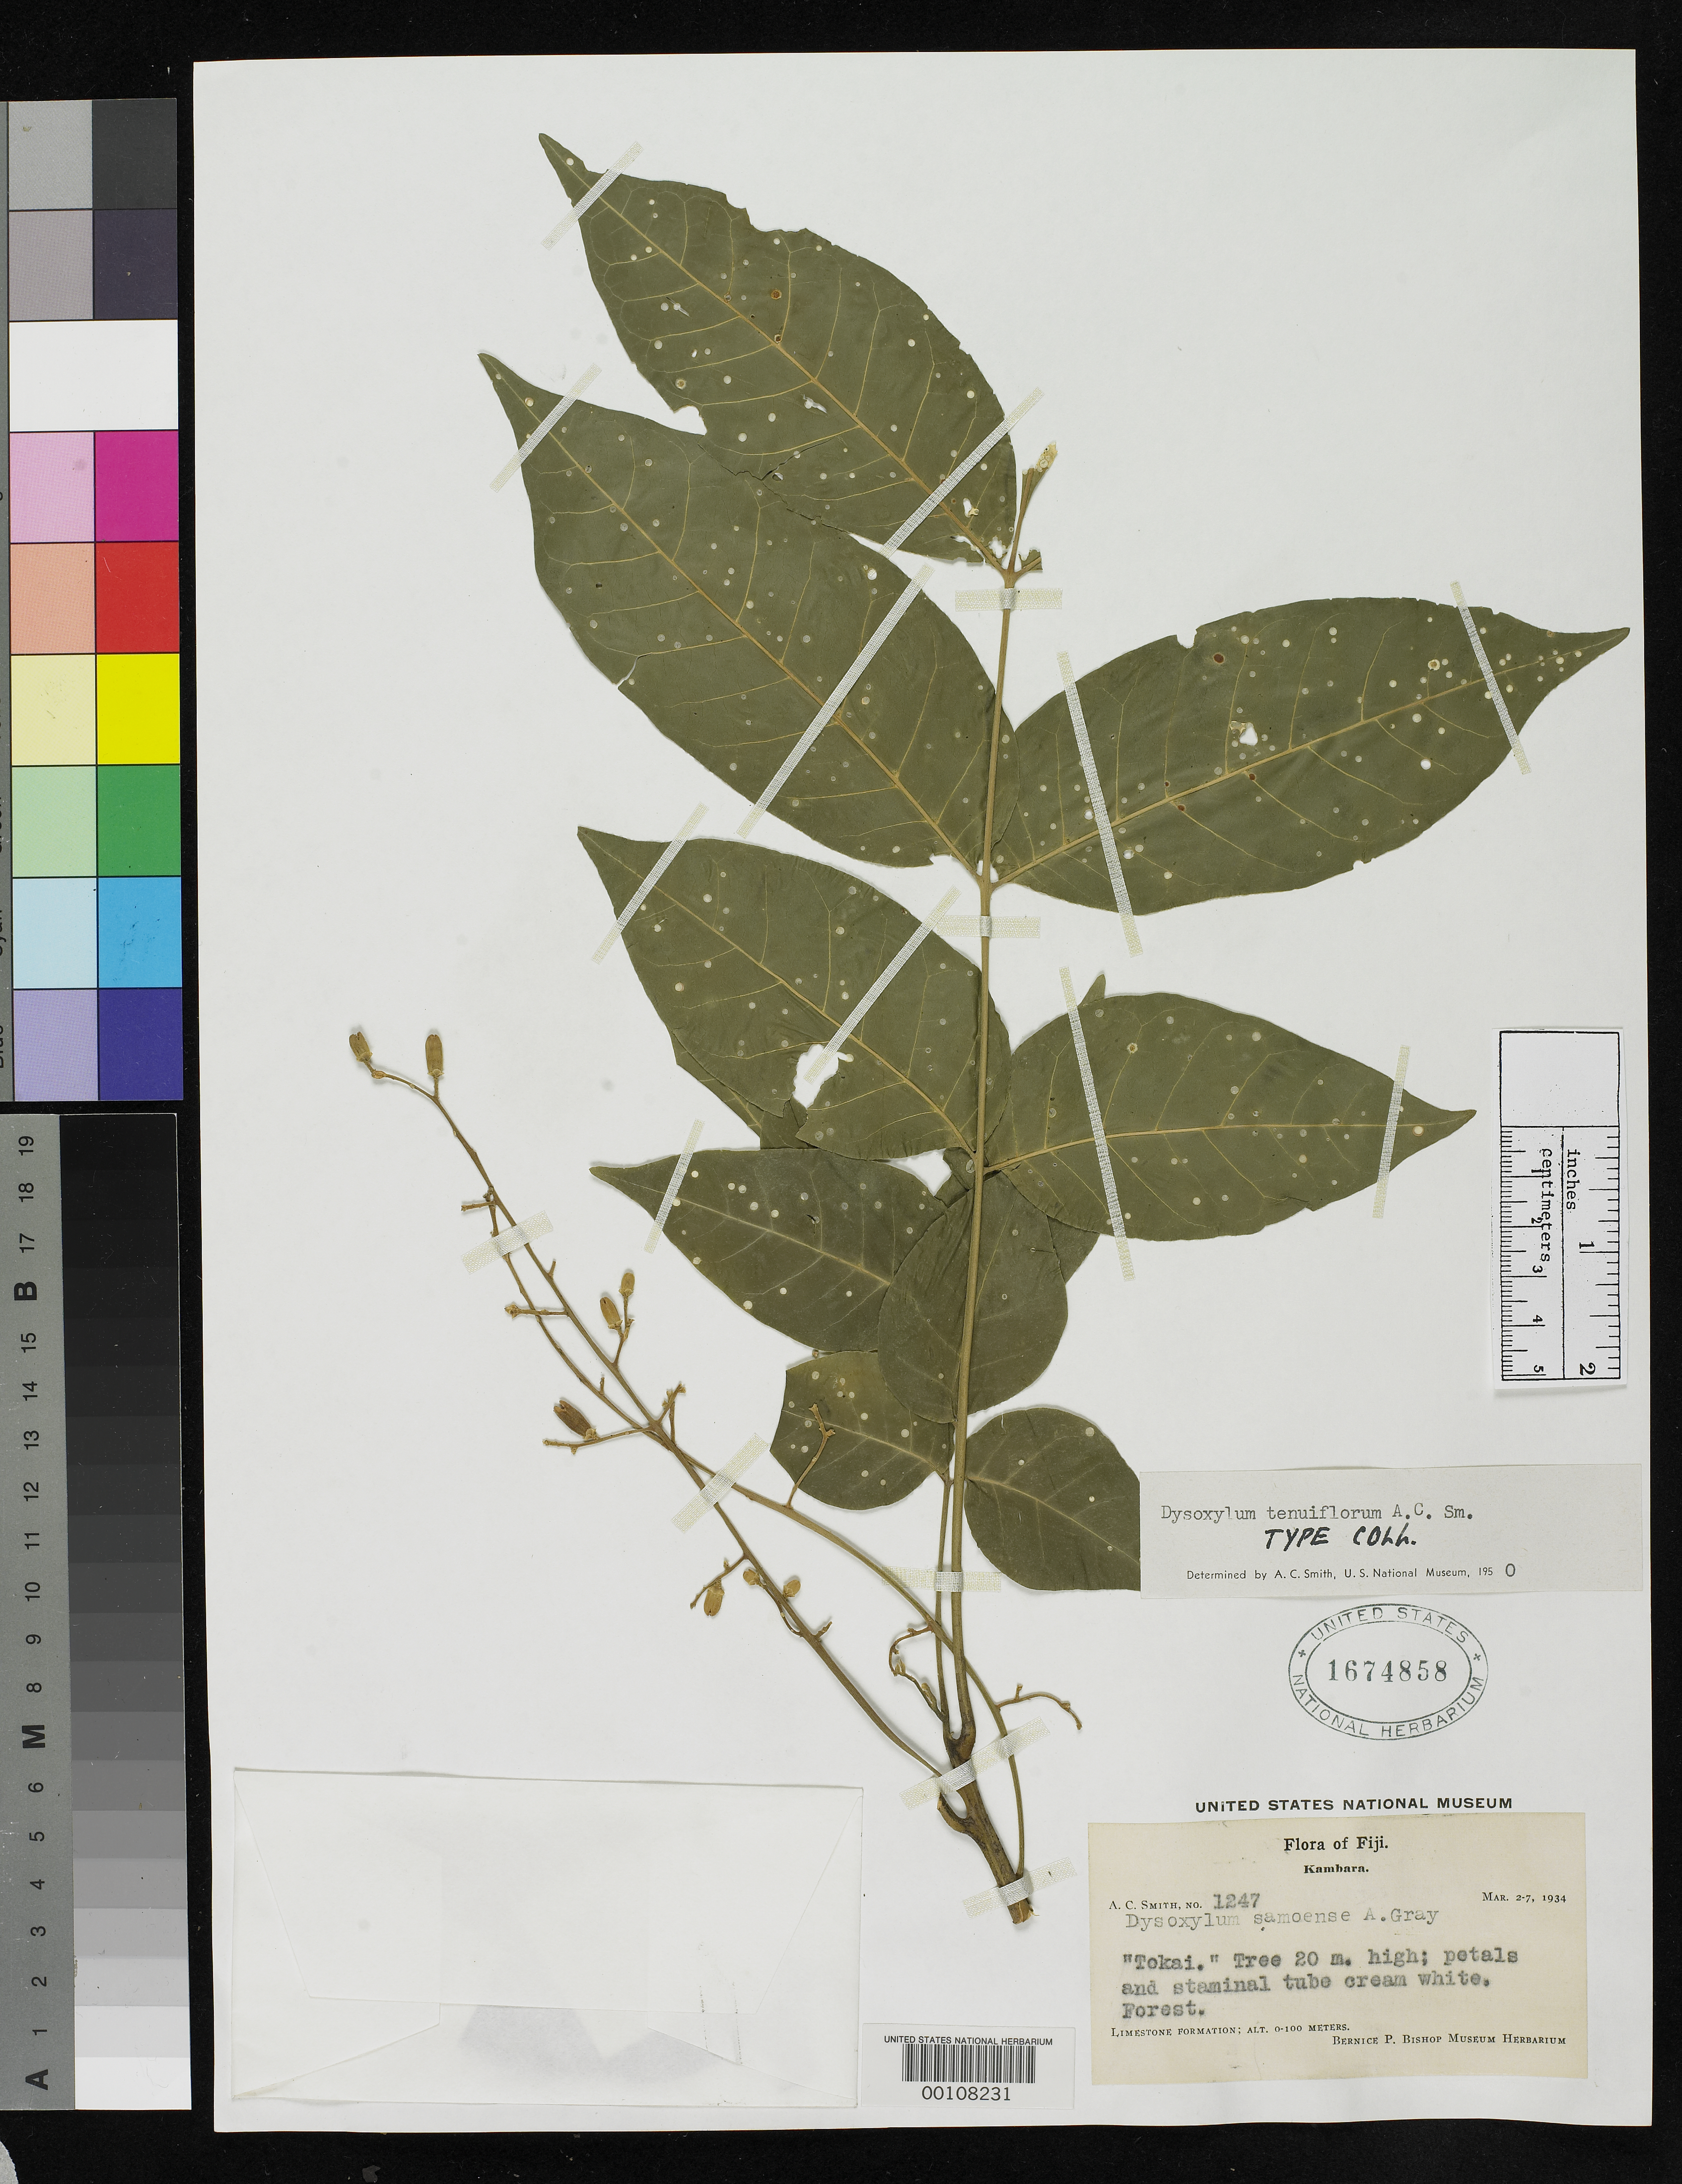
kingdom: Plantae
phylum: Tracheophyta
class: Magnoliopsida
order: Sapindales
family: Meliaceae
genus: Dysoxylum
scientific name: Dysoxylum tenuiflorum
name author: A.C. Sm.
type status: Isotype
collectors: A. C. Smith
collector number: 1247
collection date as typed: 02 Mar 1934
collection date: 1934-03-02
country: Fiji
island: Kabara [Kambara]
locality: Kambara.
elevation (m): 0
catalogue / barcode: US 1674858